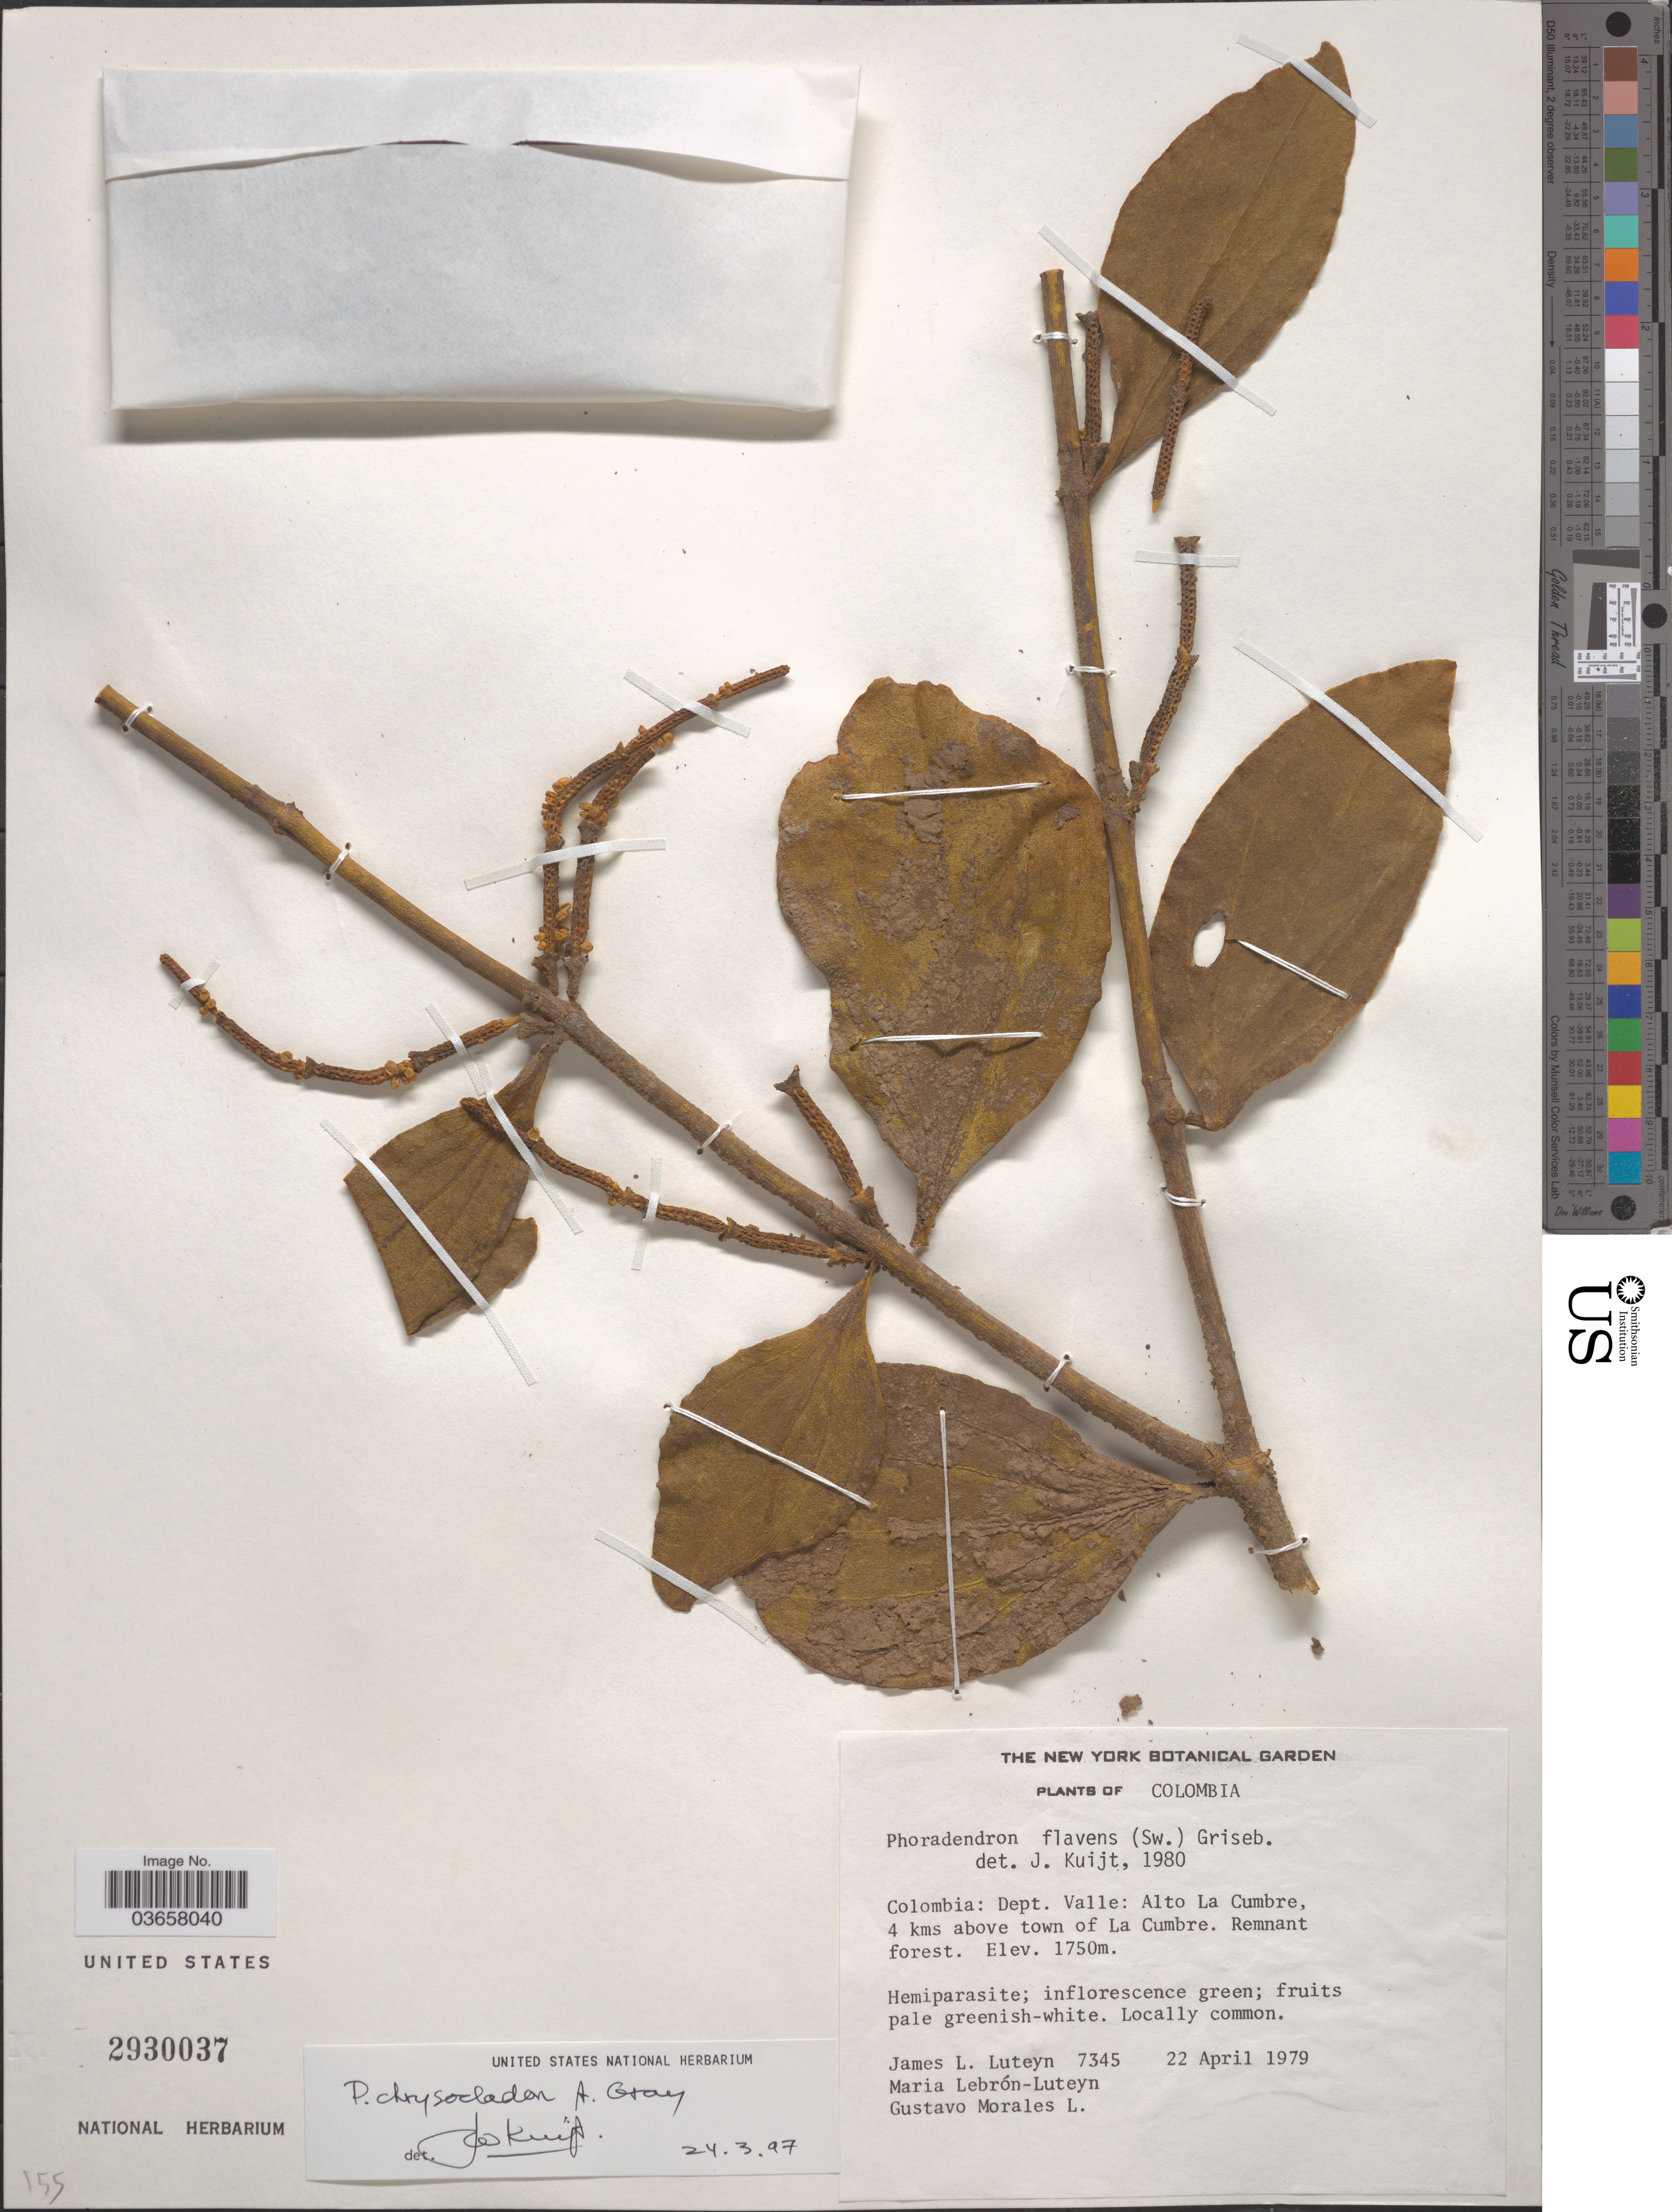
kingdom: Plantae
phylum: Tracheophyta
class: Magnoliopsida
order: Santalales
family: Viscaceae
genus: Phoradendron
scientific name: Phoradendron chrysocladon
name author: A. Gray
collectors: J. L. Luteyn, M. L. Lebrón-Luteyn & G. Morales L.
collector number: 7345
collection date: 1979-04-22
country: Colombia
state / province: Valle del Cauca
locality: Dept. Valle: Alto La Cumbre, 4 kms above town of La Cumbre.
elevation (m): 1750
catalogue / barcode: US 2930037